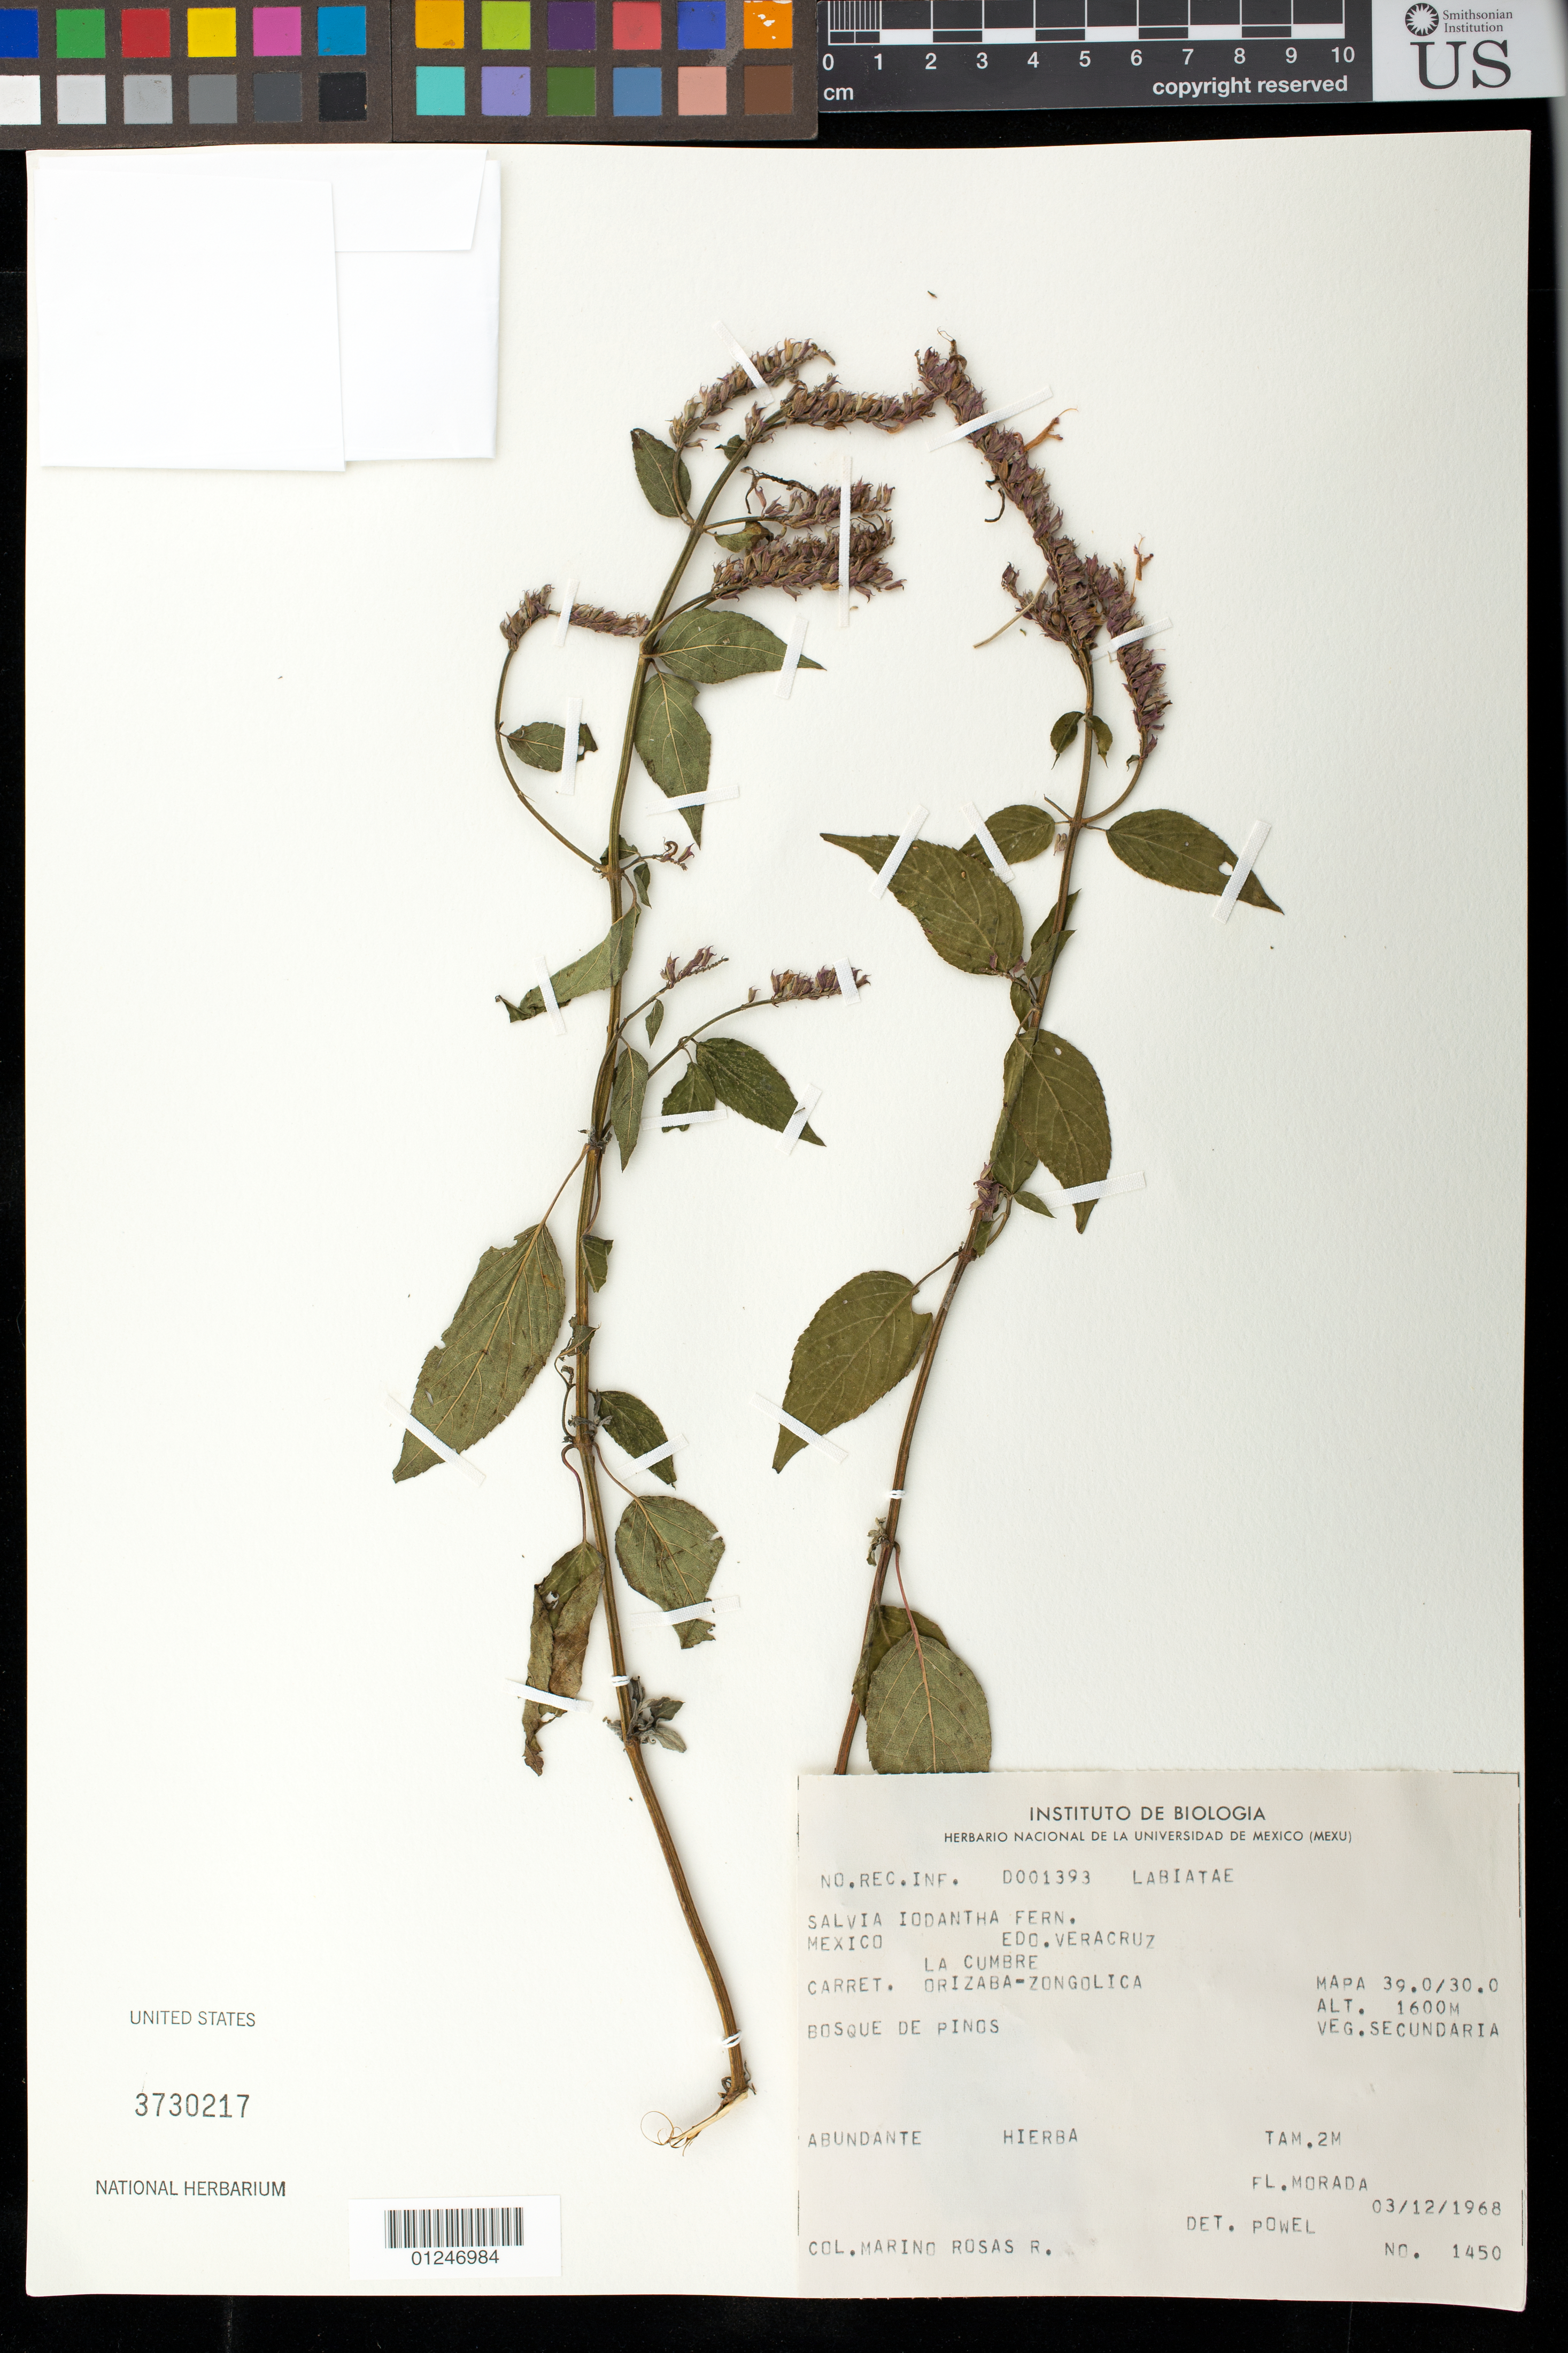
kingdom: Plantae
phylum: Tracheophyta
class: Magnoliopsida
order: Lamiales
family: Lamiaceae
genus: Salvia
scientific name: Salvia iodantha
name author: Fernald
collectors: M. Rosas R.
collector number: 1450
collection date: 1968-12-03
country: Mexico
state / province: Veracruz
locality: La Cumbre. Orizaba-Zongolica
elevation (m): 1600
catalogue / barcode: US 3730217